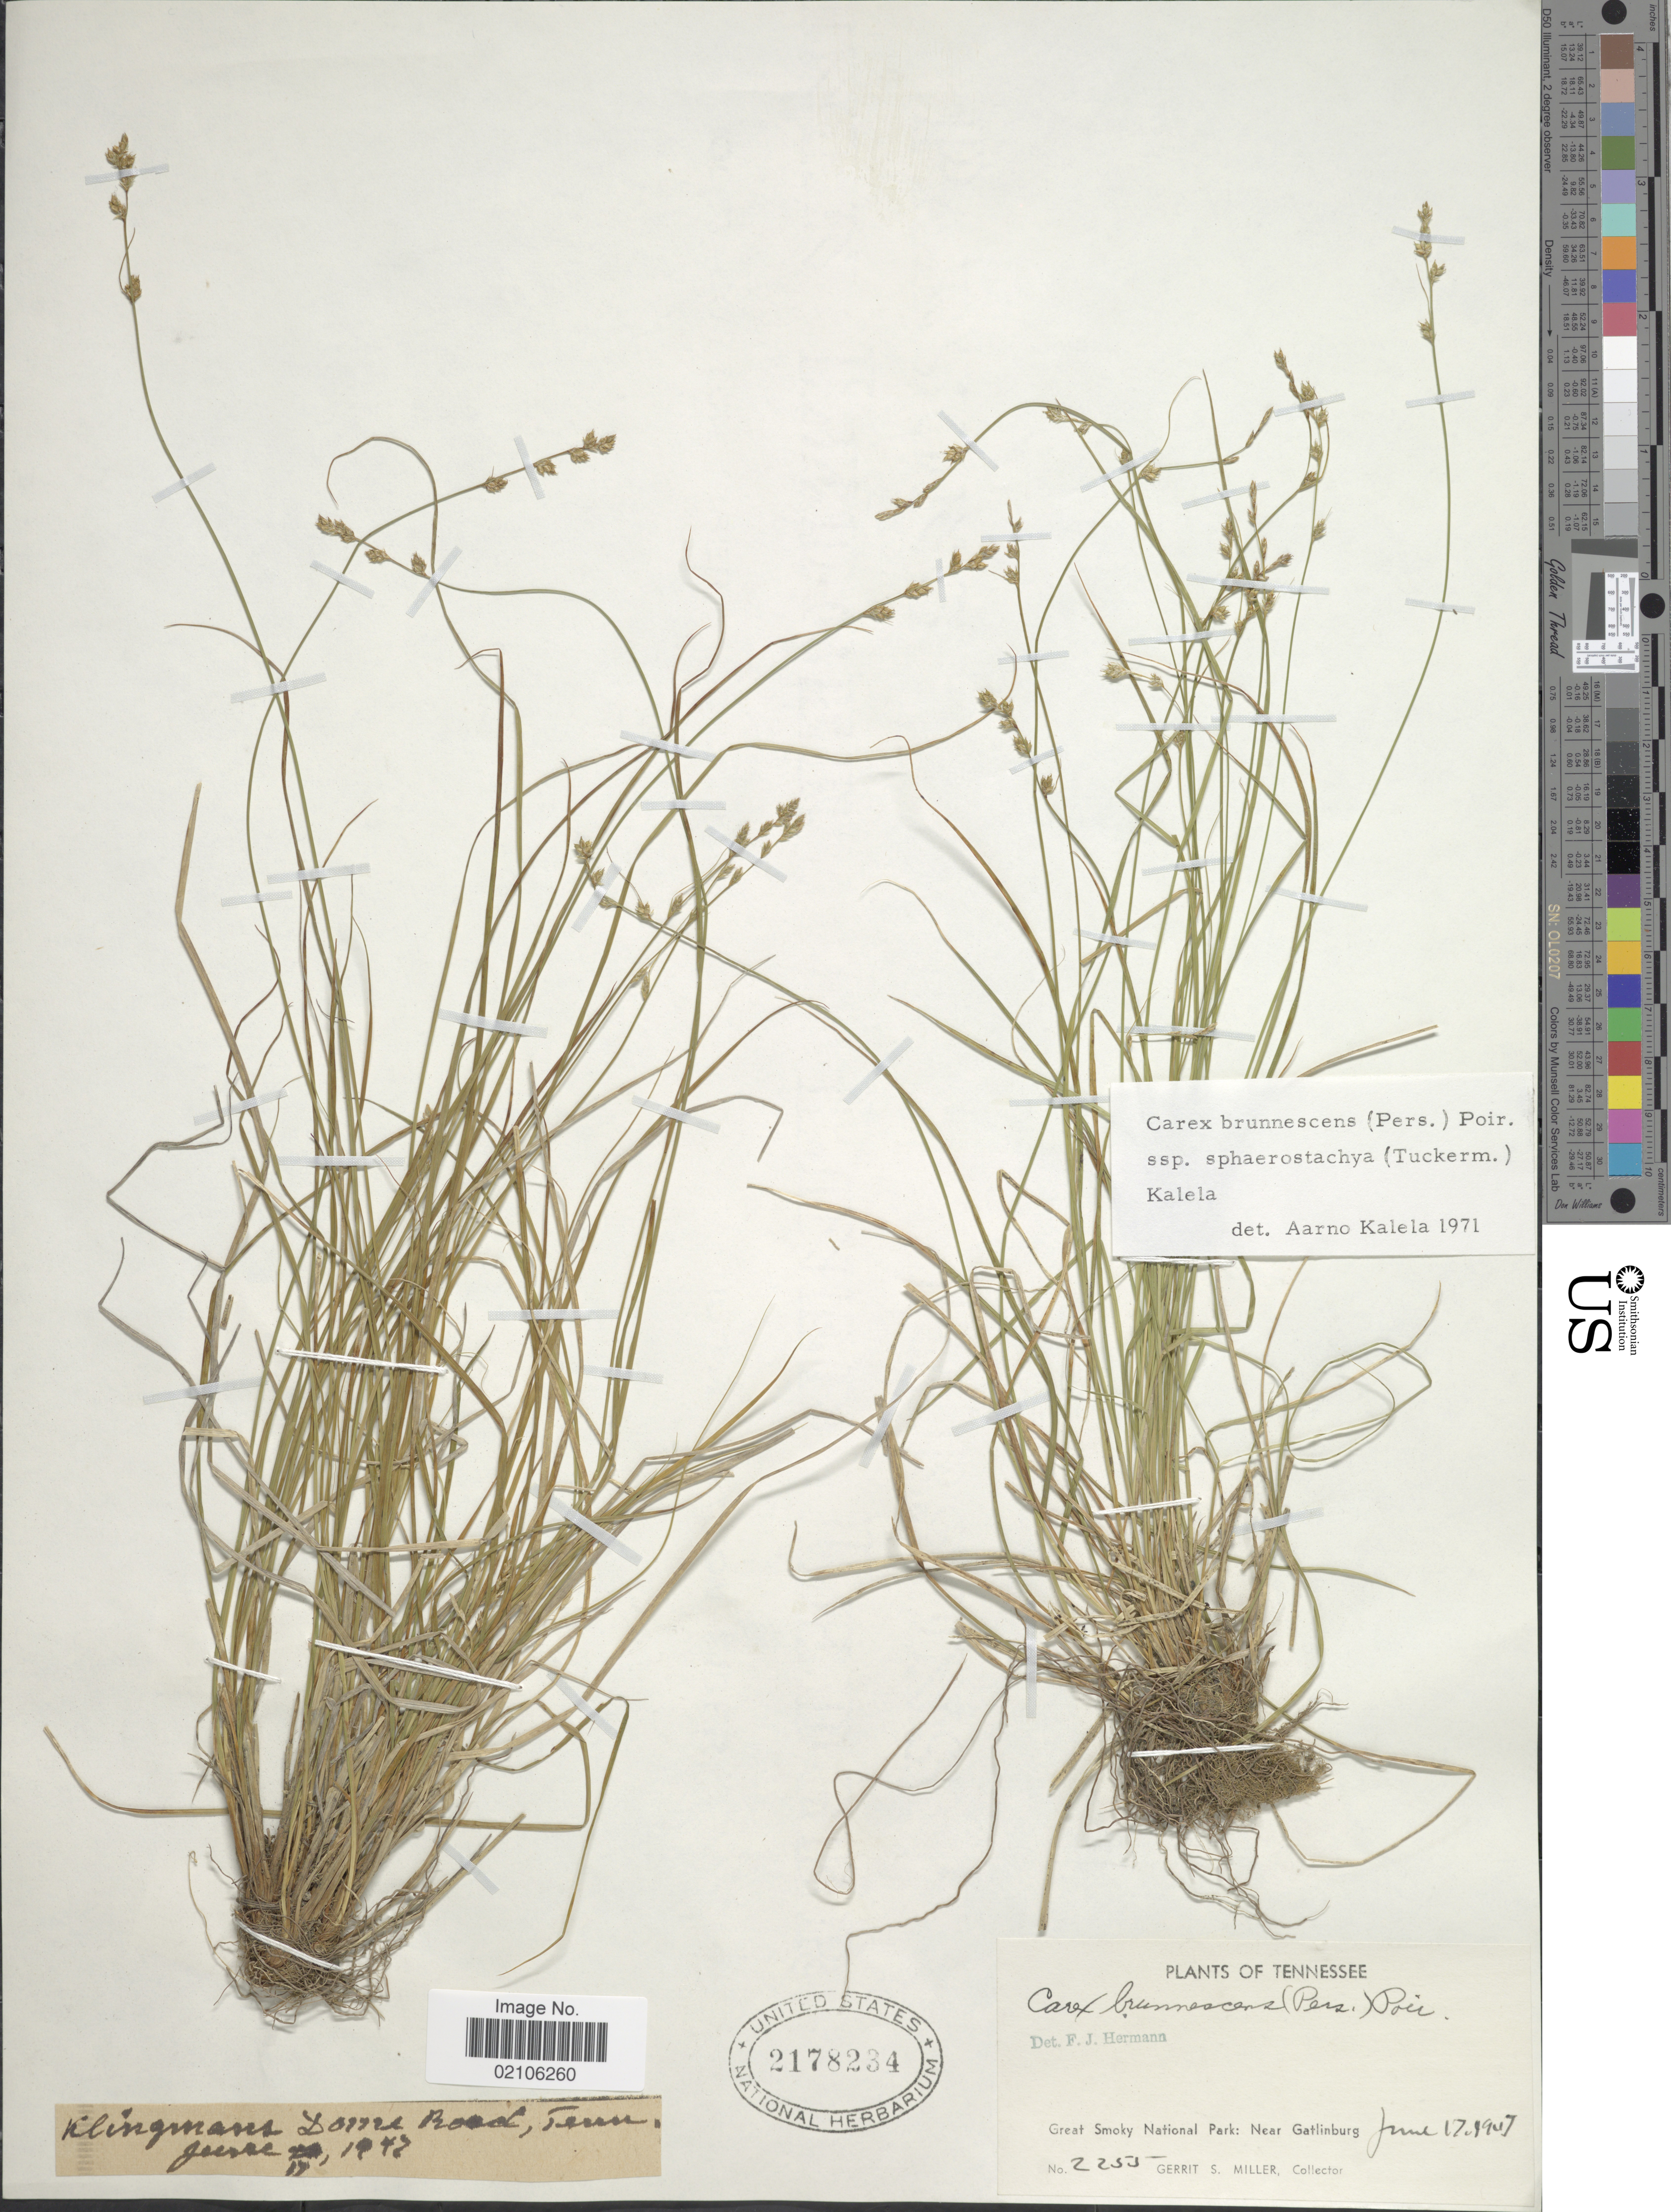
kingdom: Plantae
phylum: Tracheophyta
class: Liliopsida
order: Poales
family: Cyperaceae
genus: Carex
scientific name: Carex brunnescens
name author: (Pers.) Poir.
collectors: G. S. Miller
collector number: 2255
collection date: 1947-06-17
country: United States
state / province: Tennessee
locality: Great Smokey National Park: near Gatlinburg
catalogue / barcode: US 2178234